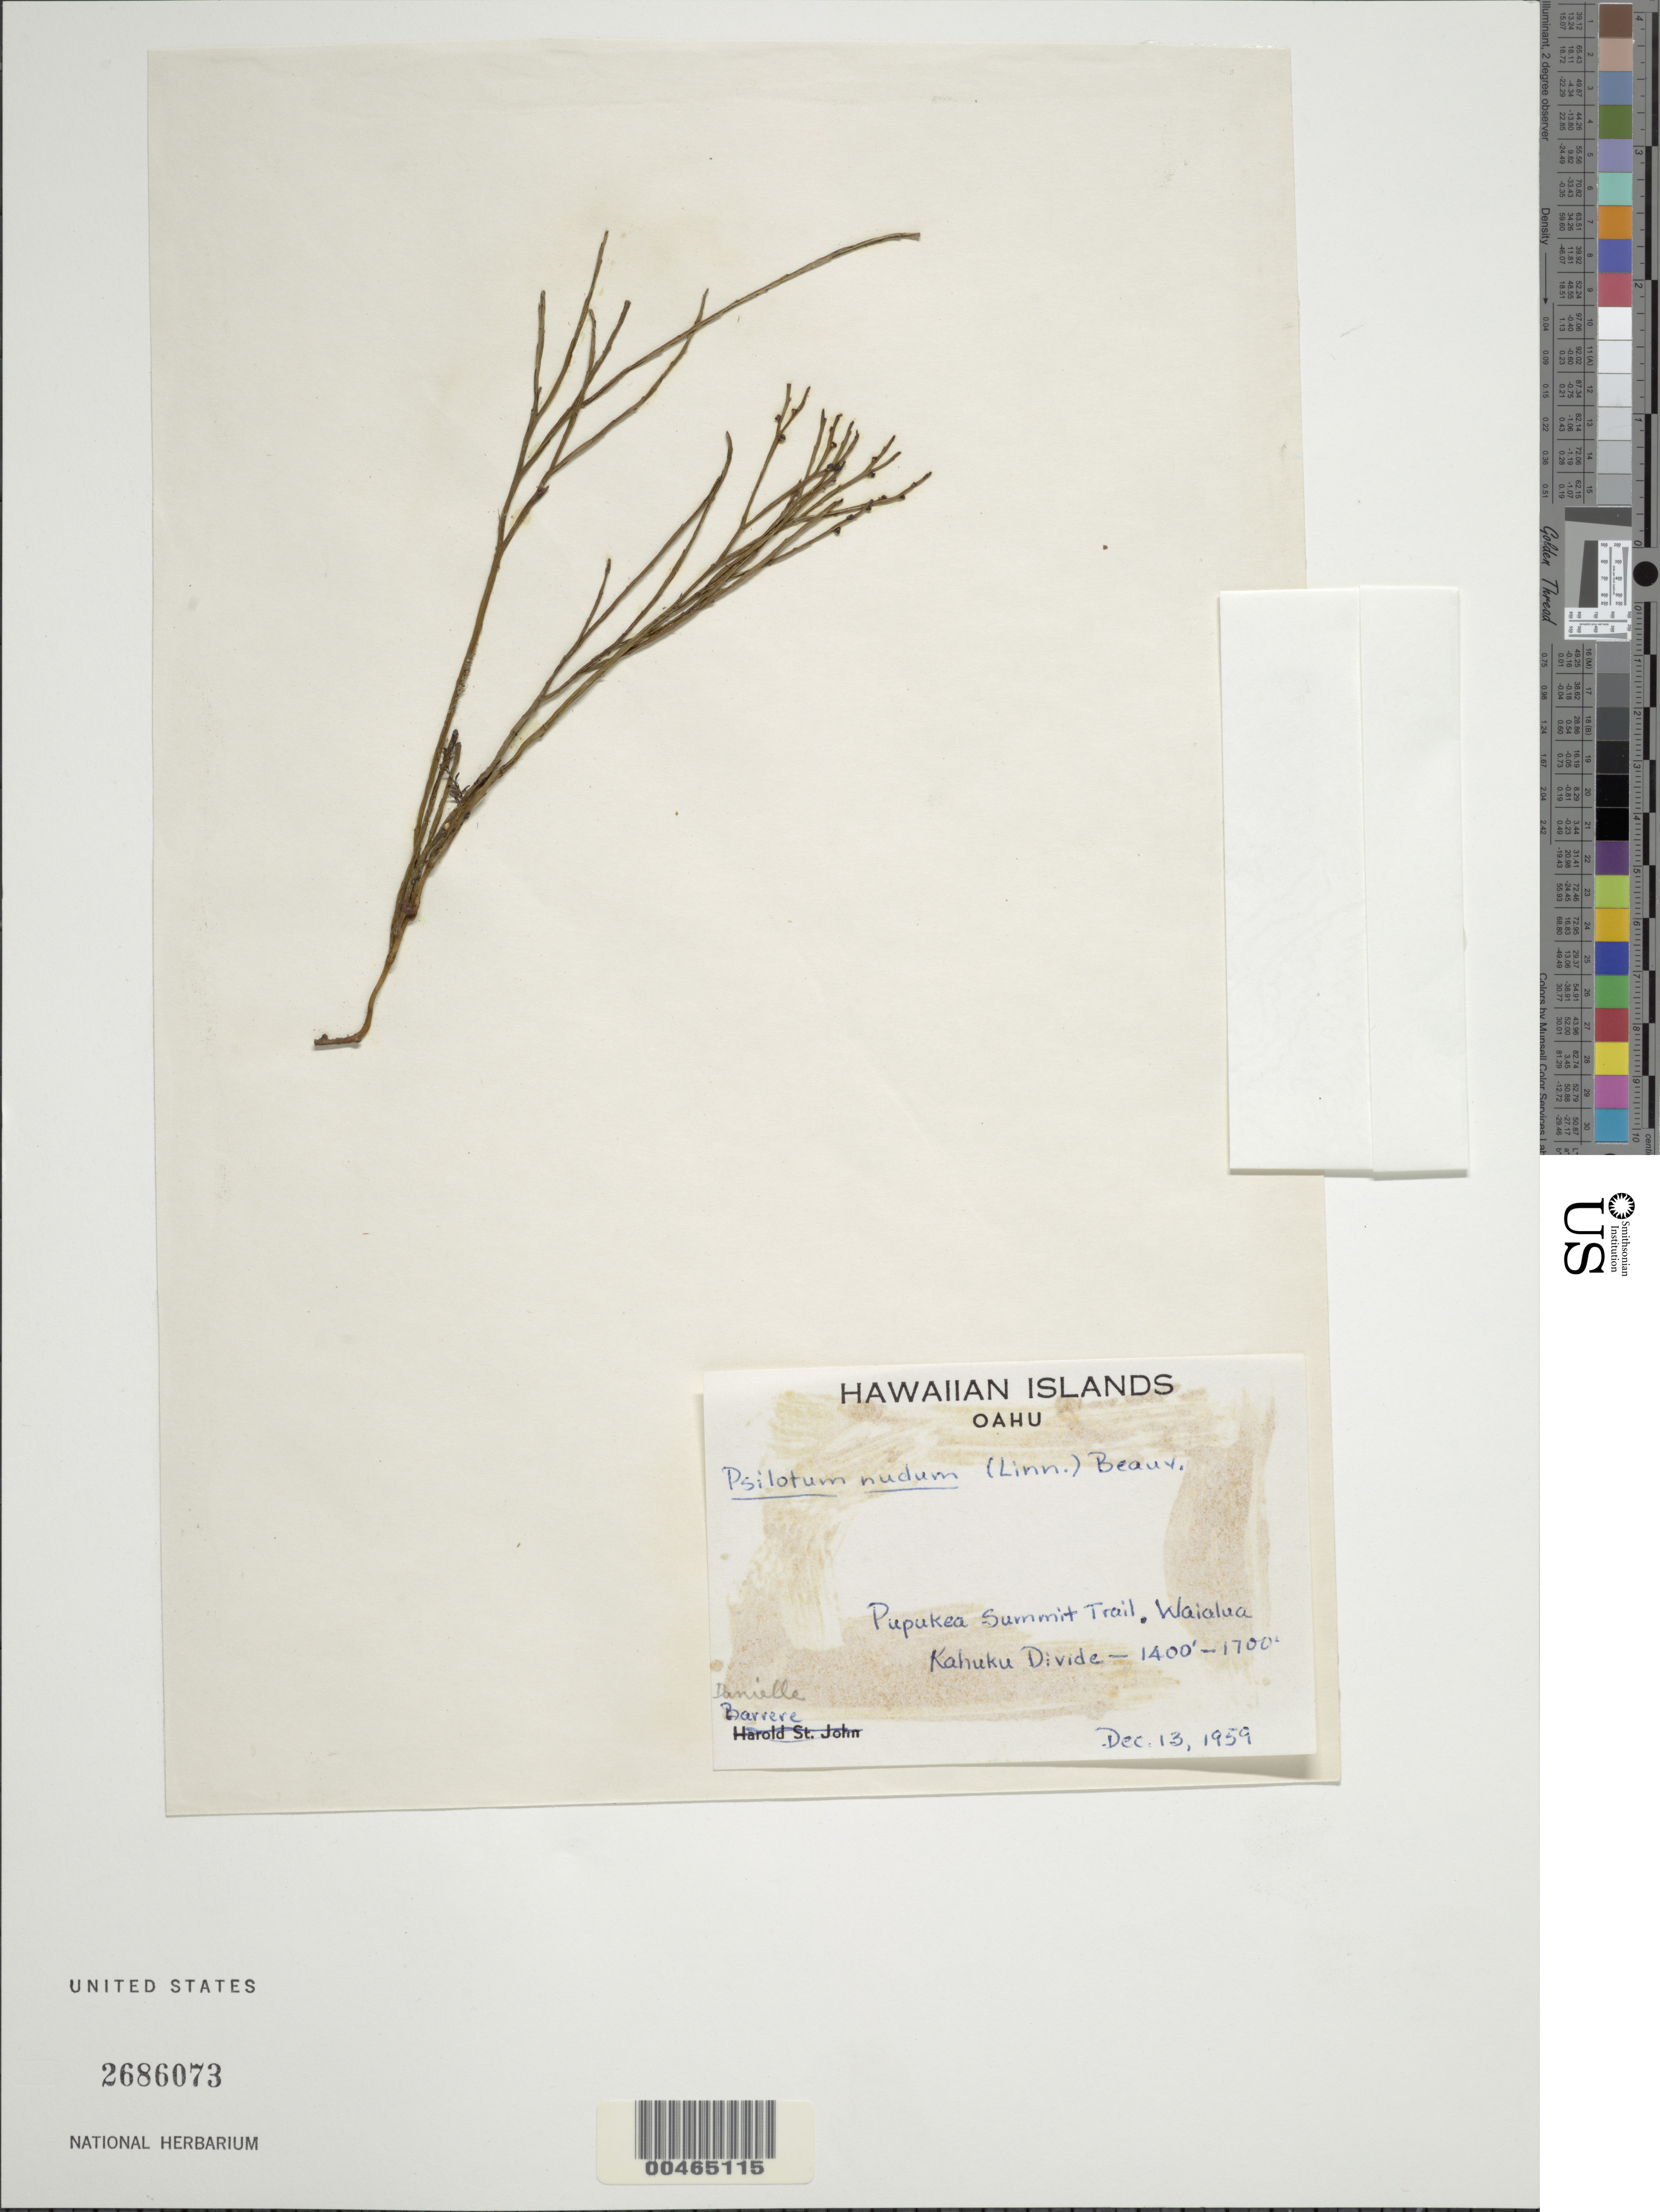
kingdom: Plantae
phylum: Tracheophyta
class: Polypodiopsida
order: Psilotales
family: Psilotaceae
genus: Psilotum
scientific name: Psilotum nudum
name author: (L.) P. Beauv.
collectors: D. Barrere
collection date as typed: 13 Dec 1959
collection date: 1959-12-13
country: United States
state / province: Hawaii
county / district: Honolulu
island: Oahu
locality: Pupukea Summit Trail, Waialua, Kahuku Divide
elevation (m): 427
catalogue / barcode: US 2686073